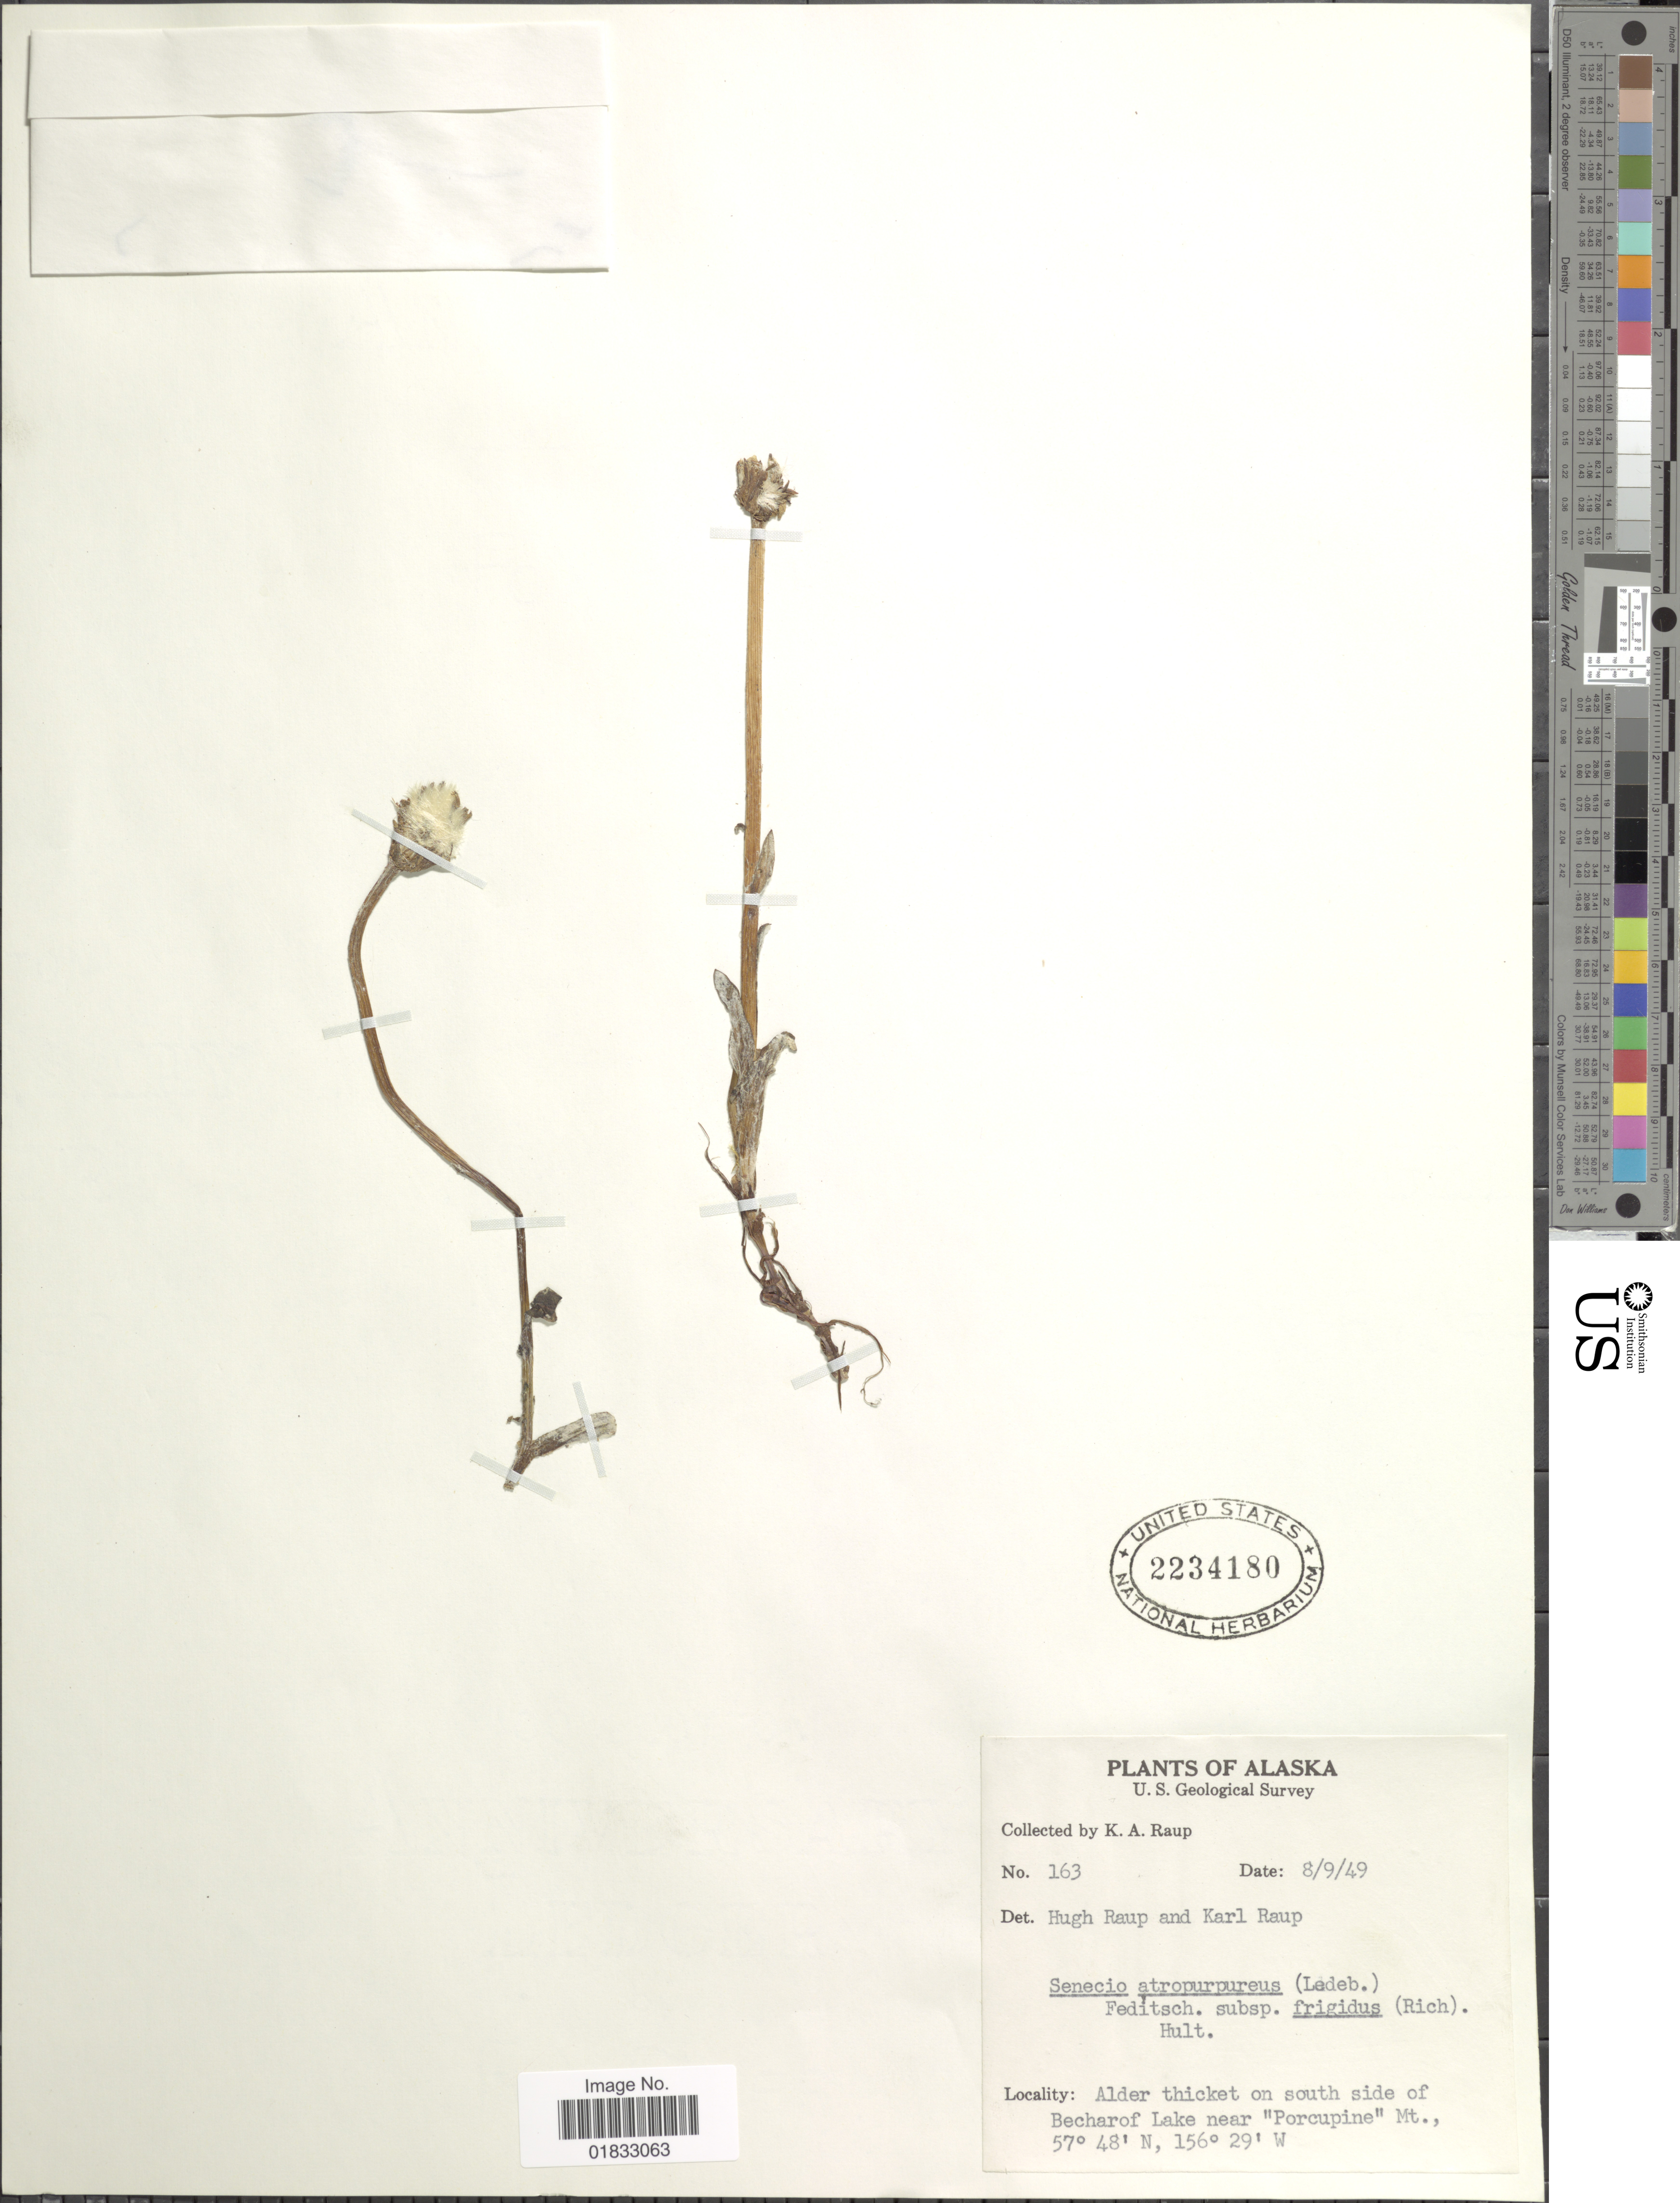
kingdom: Plantae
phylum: Tracheophyta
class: Magnoliopsida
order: Asterales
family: Asteraceae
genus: Tephroseris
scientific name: Tephroseris frigida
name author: (Richardson) Holub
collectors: K. Raup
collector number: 163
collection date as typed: Transcribed d/m/y: 9/8/49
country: United States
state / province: Alaska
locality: Alder thicket on south side of Becharof Lake near "Porcupine" Mt.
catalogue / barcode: US 2234180